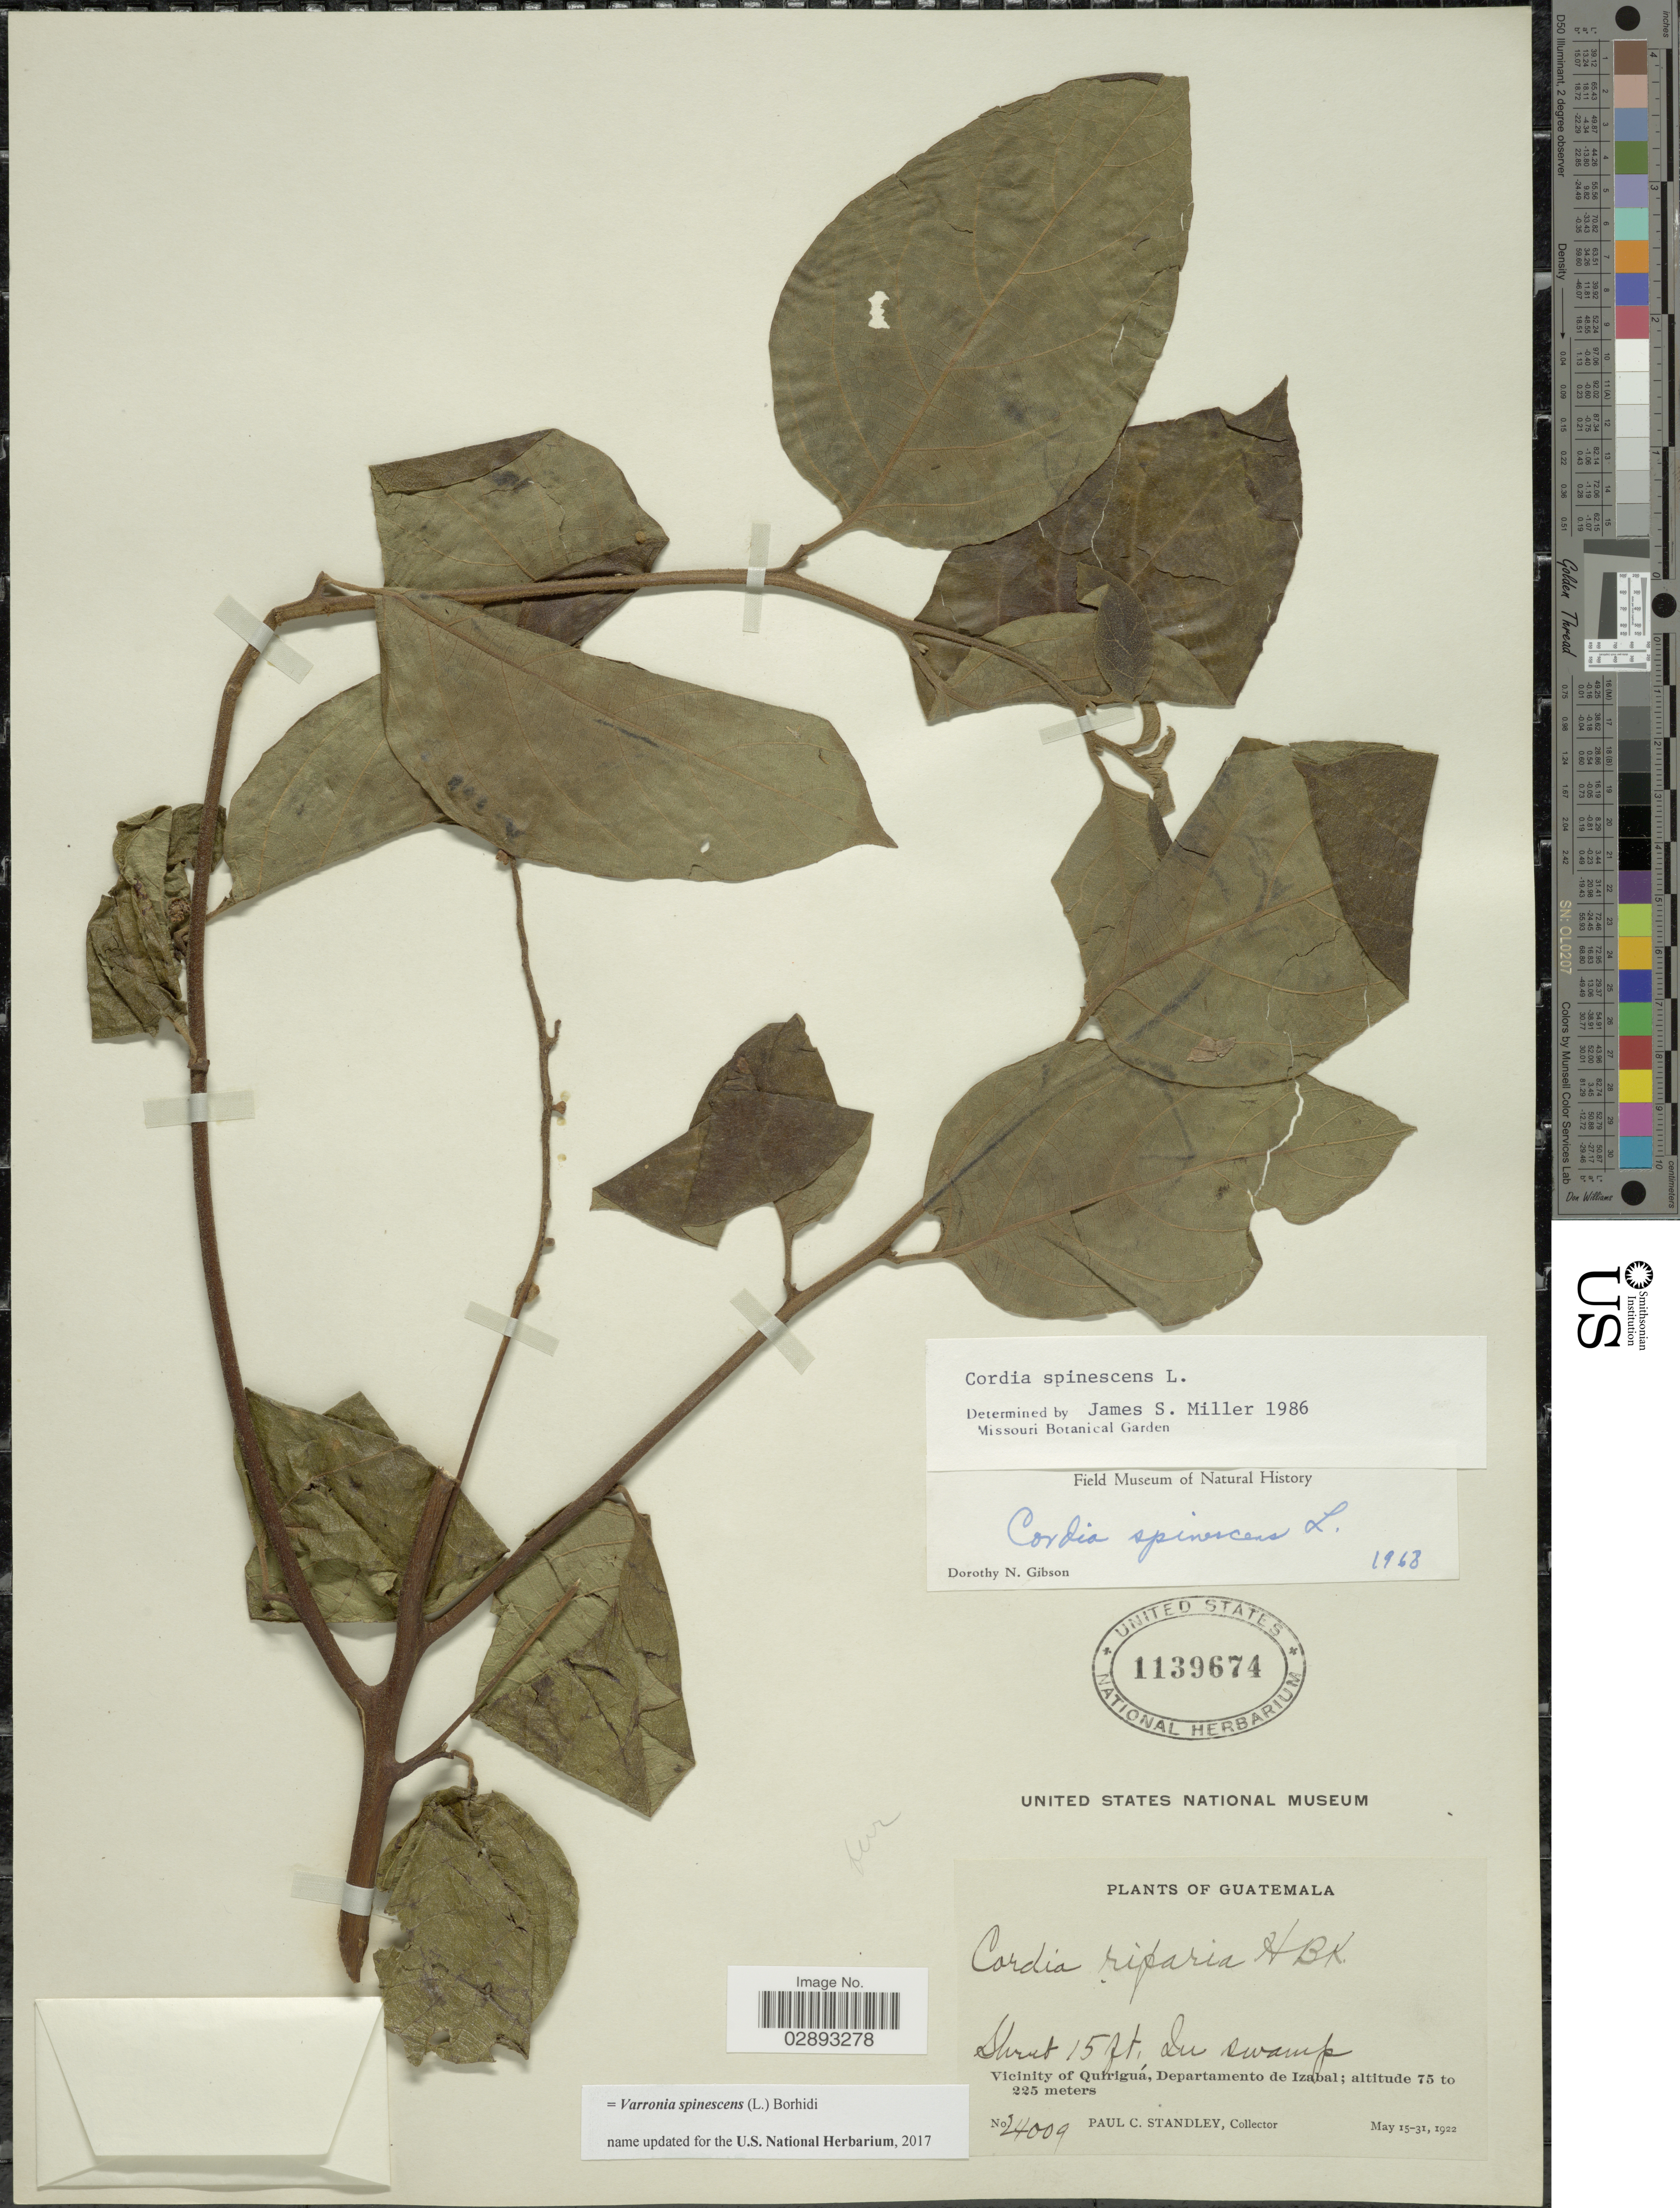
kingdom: Plantae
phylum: Tracheophyta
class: Magnoliopsida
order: Boraginales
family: Cordiaceae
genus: Varronia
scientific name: Varronia spinescens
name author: (L.) Borhidi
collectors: P. C. Standley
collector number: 24009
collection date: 1922-05-15/1922-05-31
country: Guatemala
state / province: Izabal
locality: Vicinity of Quiriguá, Departamento de Izabal.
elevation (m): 75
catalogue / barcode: US 1139674